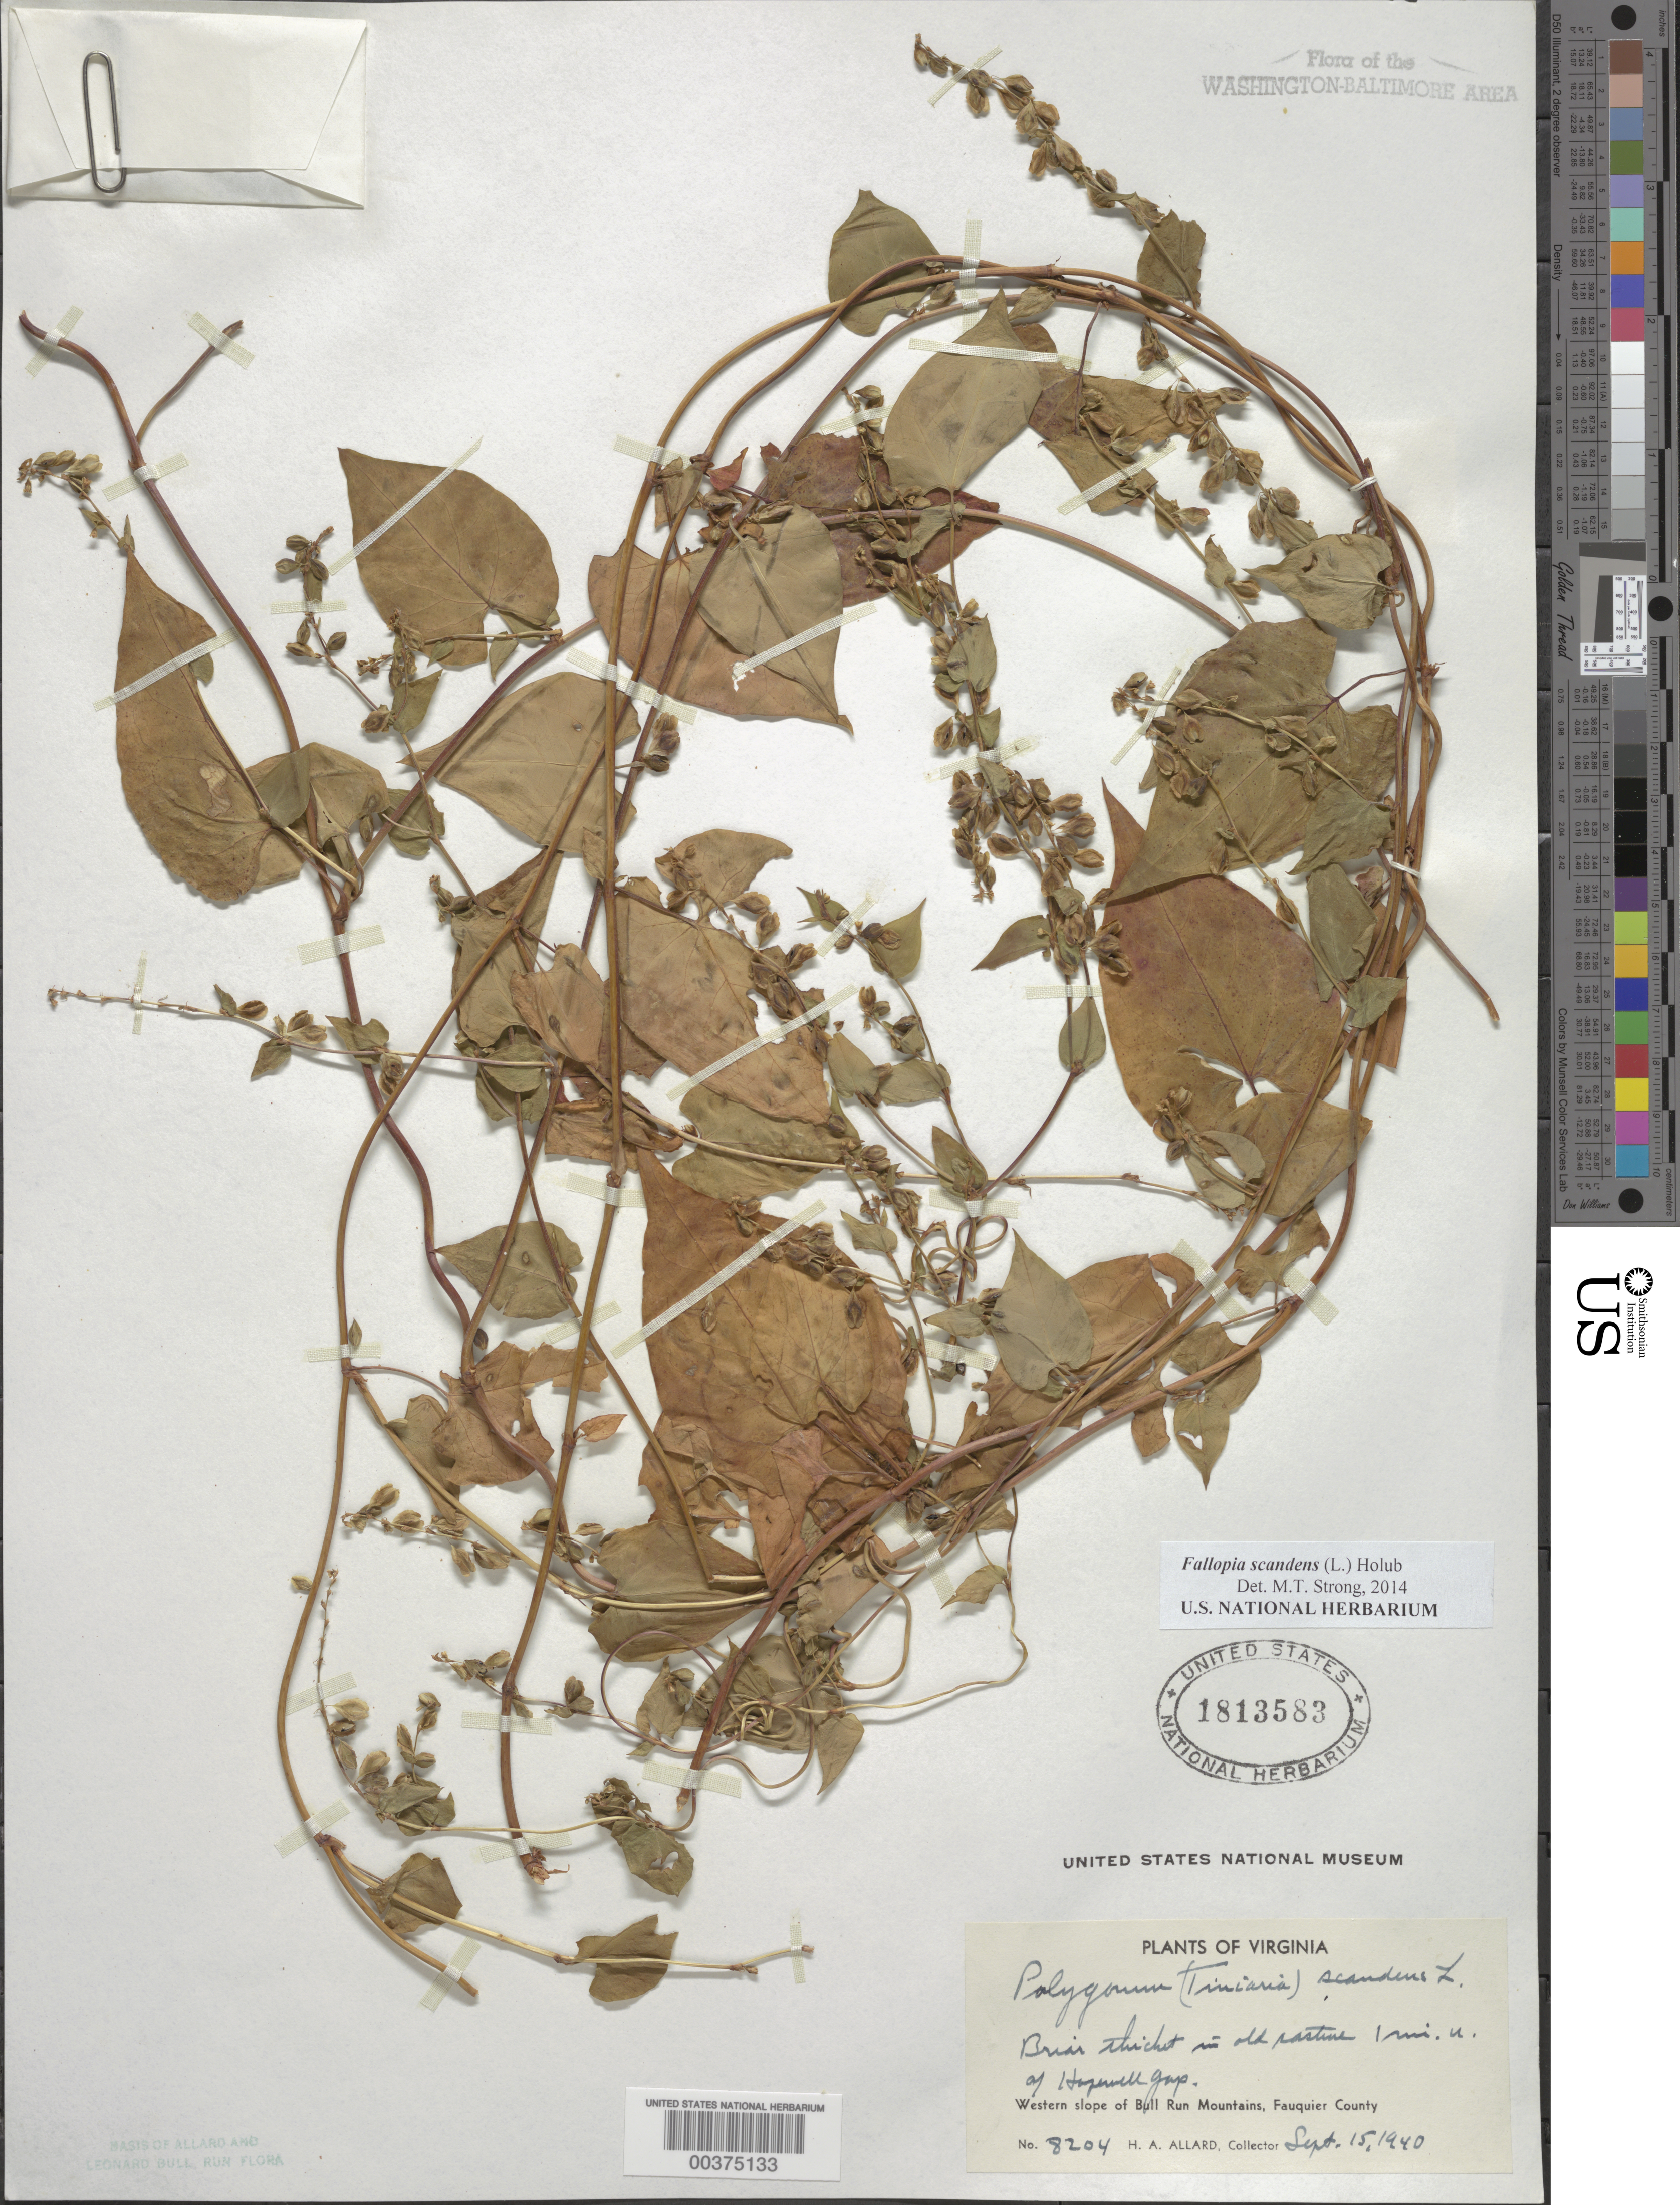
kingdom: Plantae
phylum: Tracheophyta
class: Magnoliopsida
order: Caryophyllales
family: Polygonaceae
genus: Fallopia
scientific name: Fallopia scandens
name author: (L.) Holub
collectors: H. A. Allard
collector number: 8204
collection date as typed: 15 Sep 1940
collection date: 1940-09-15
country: United States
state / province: Virginia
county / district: Fauquier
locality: North of Hopewell Gap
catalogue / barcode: US 1813583